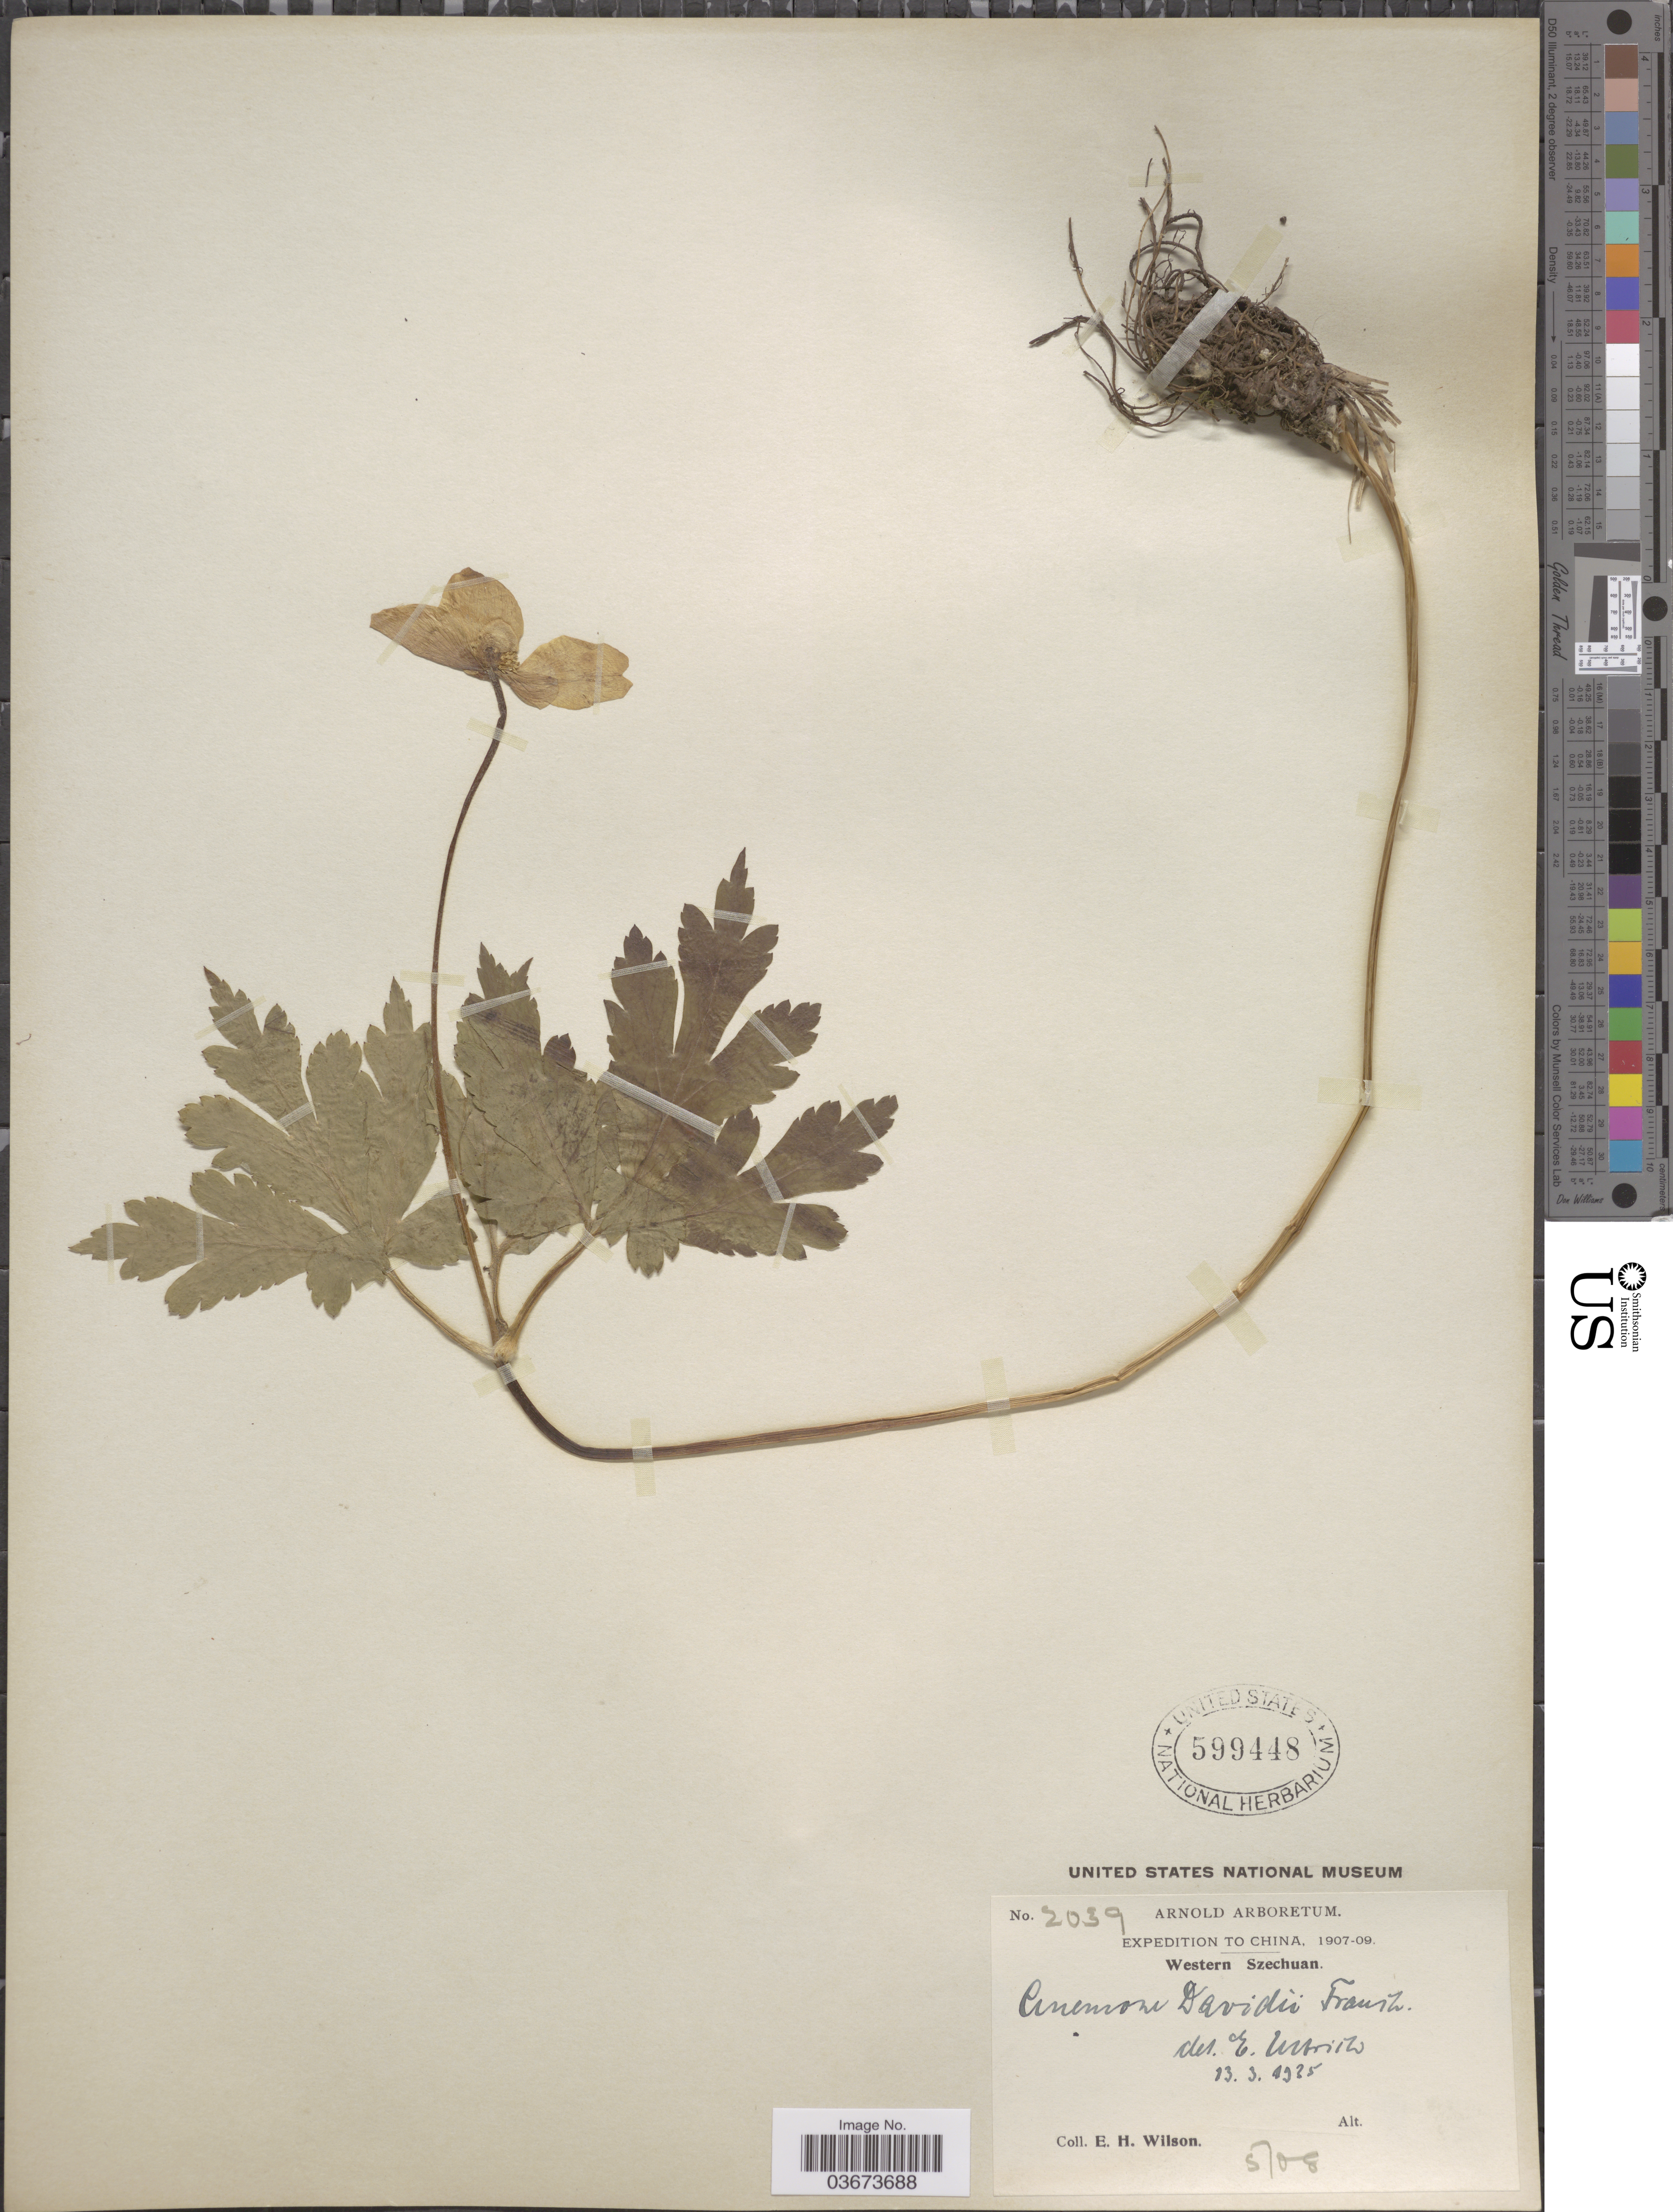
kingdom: Plantae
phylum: Tracheophyta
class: Magnoliopsida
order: Ranunculales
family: Ranunculaceae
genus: Anemone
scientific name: Anemone davidii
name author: Franch.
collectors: E. Wilson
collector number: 2039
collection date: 1908-05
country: China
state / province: Sichuan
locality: Western Szechuan.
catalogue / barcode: US 599448